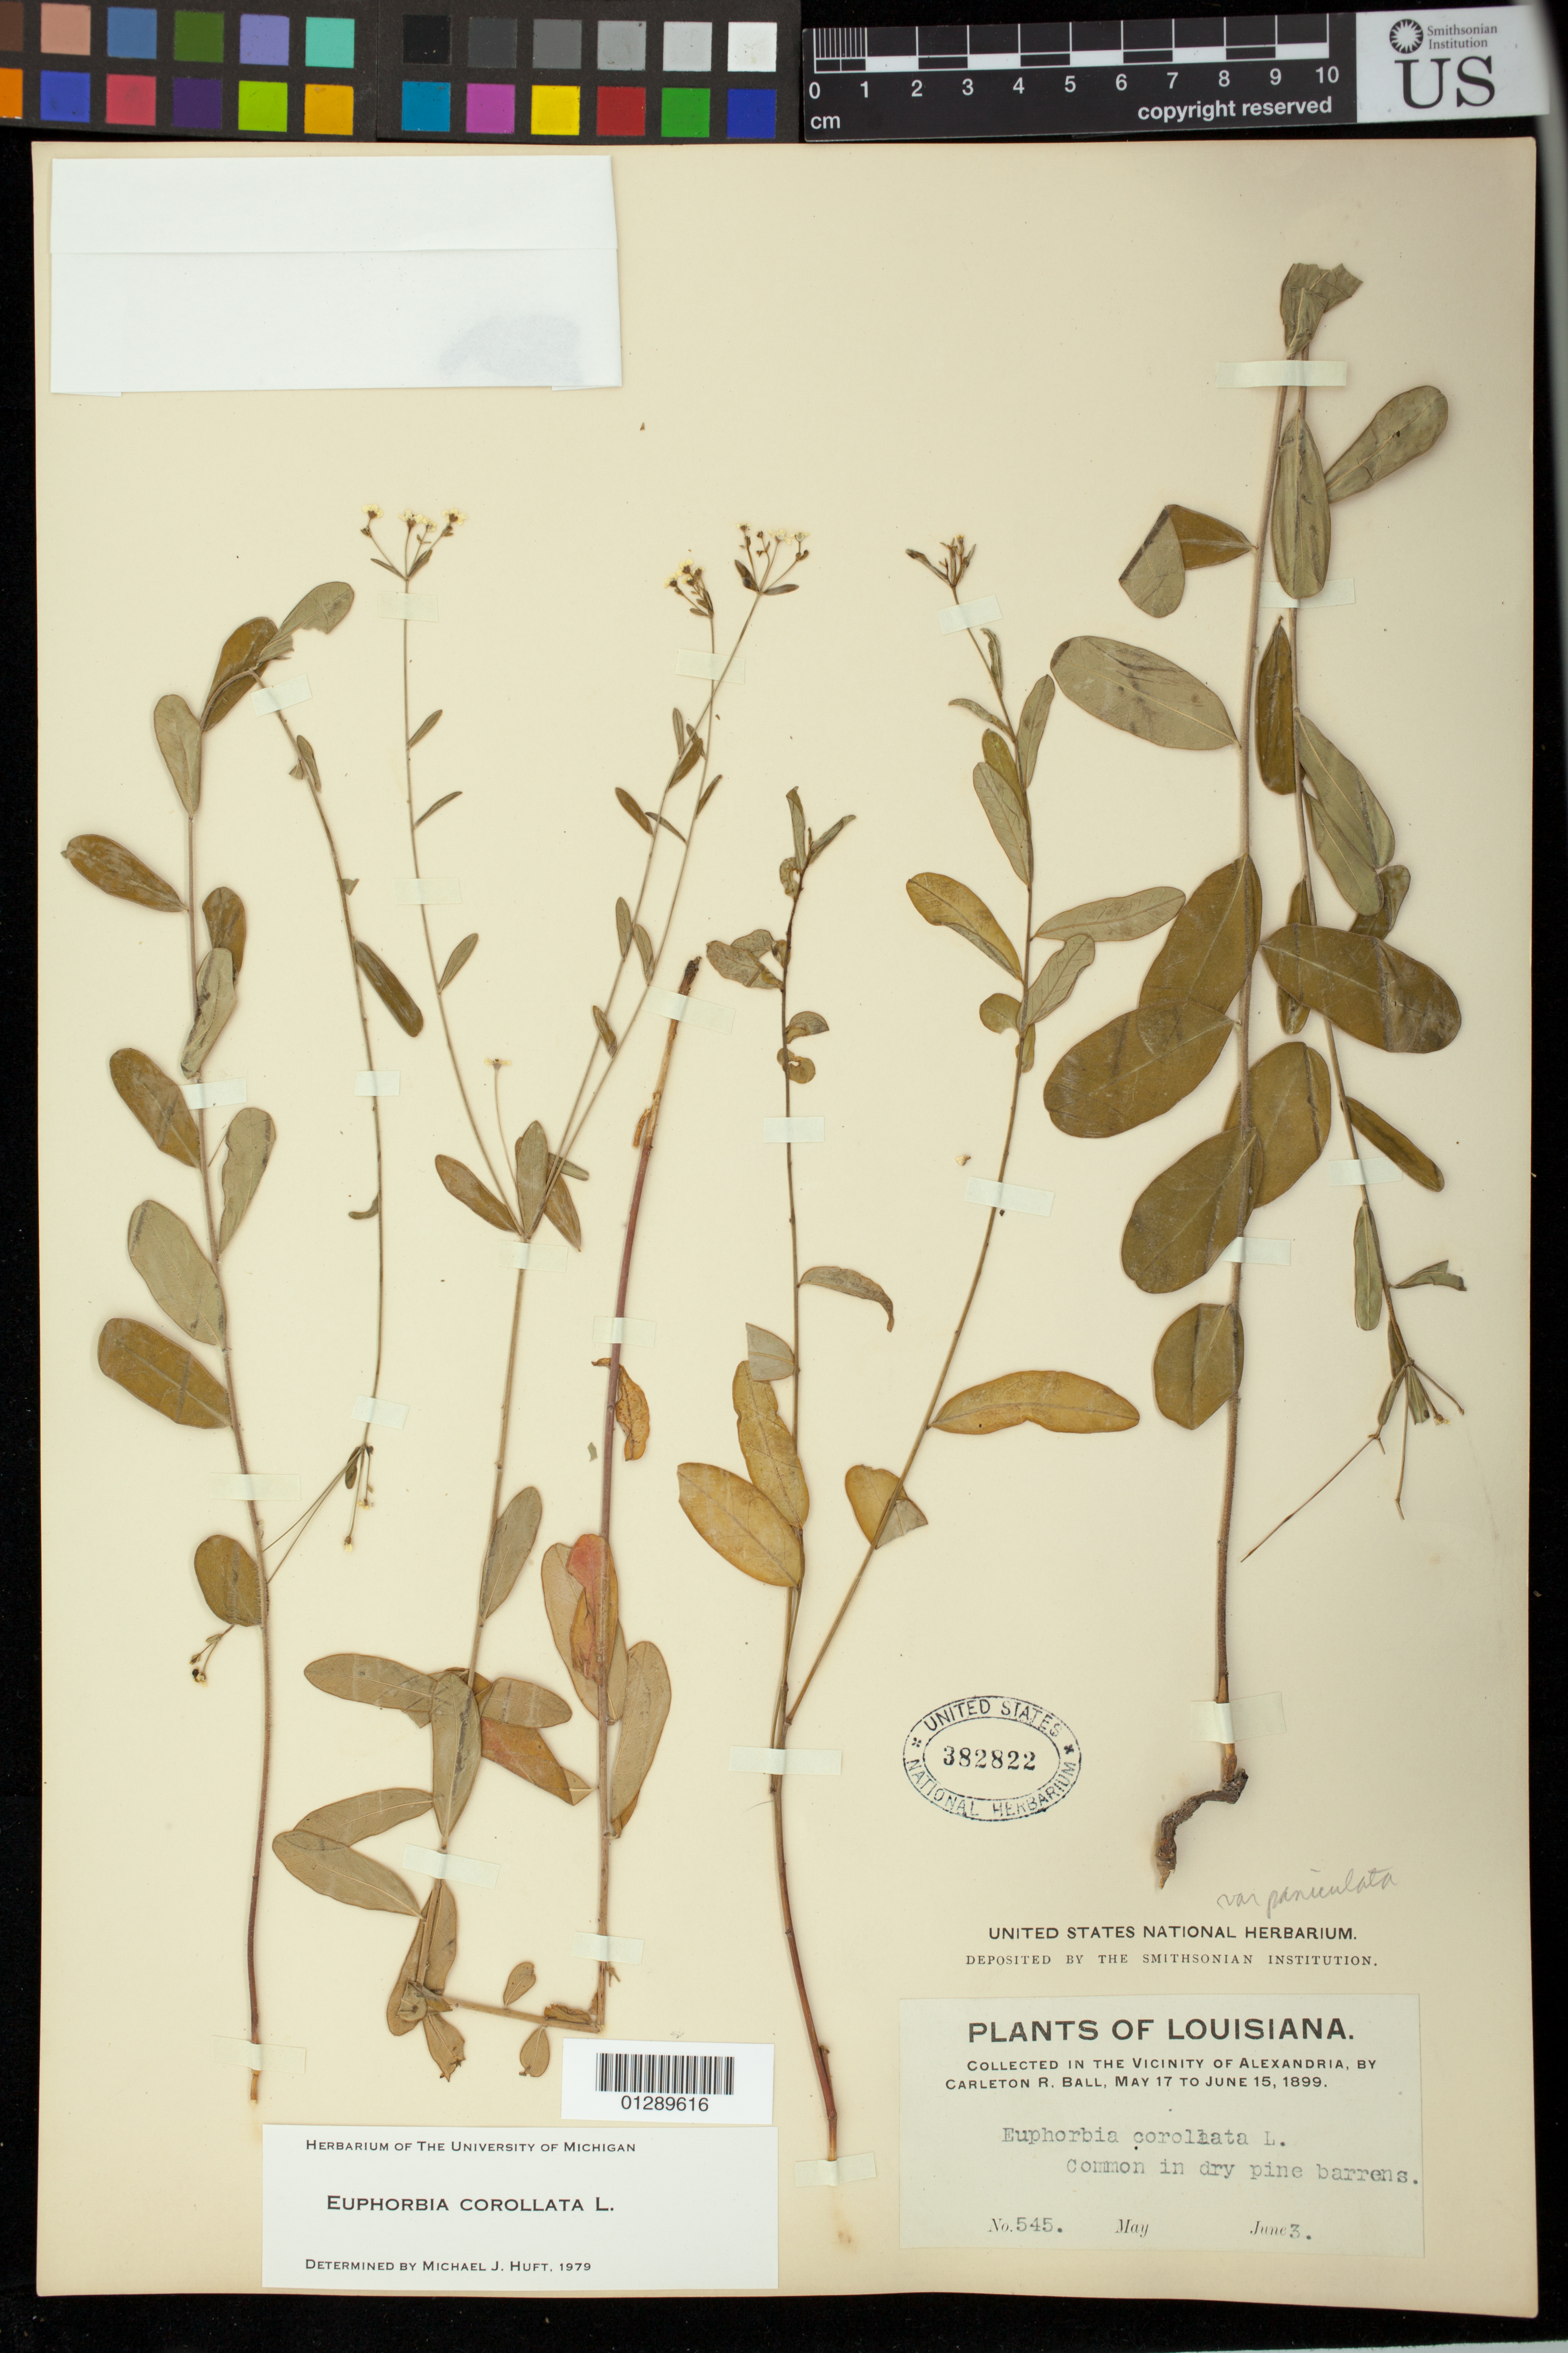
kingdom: Plantae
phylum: Tracheophyta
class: Magnoliopsida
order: Malpighiales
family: Euphorbiaceae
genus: Euphorbia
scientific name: Euphorbia corollata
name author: L.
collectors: C. R. Ball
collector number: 545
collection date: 1899-06-03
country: United States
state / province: Louisiana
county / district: Rapides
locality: Vicinity of Alexandria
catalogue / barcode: US 382822